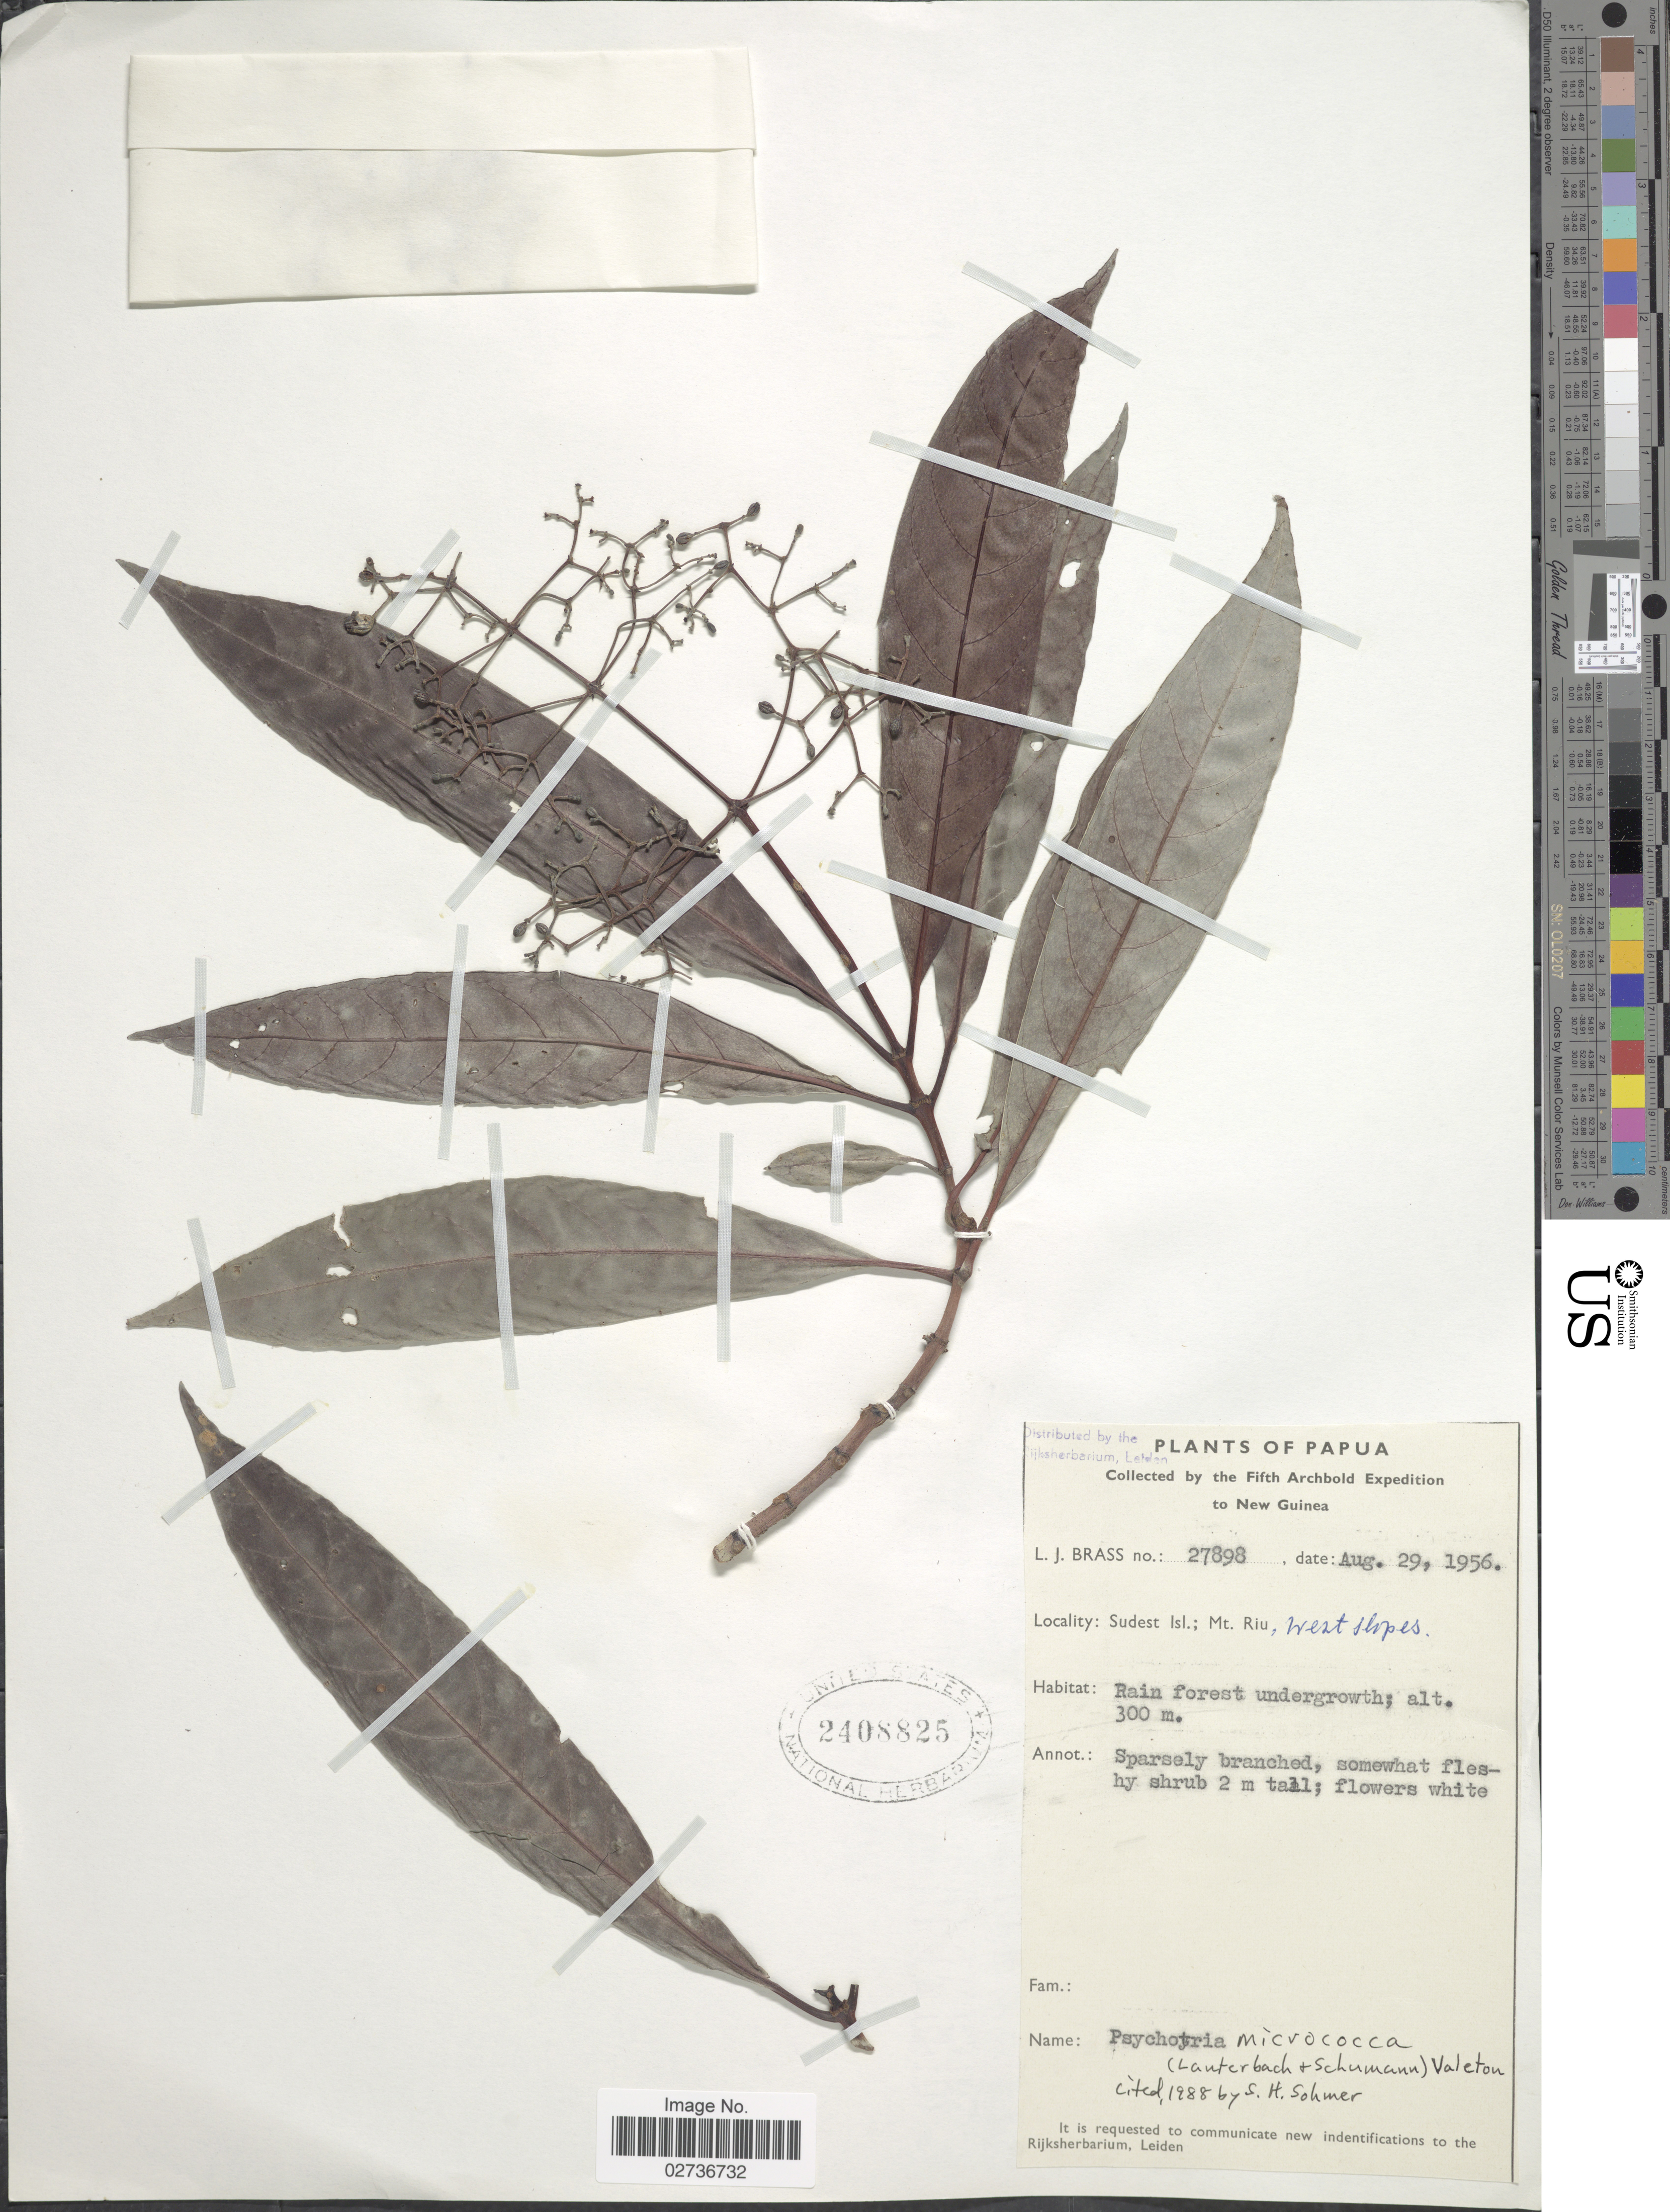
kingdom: Plantae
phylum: Tracheophyta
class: Magnoliopsida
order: Gentianales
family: Rubiaceae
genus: Psychotria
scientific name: Psychotria micrococca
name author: (Lauterb. & Shumann) Valeton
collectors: L. J. Brass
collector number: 27898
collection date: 1956-08-29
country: Papua New Guinea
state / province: Milne Bay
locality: Sudest Isl.; Mt. Riu, West slopes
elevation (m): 300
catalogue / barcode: US 2408825